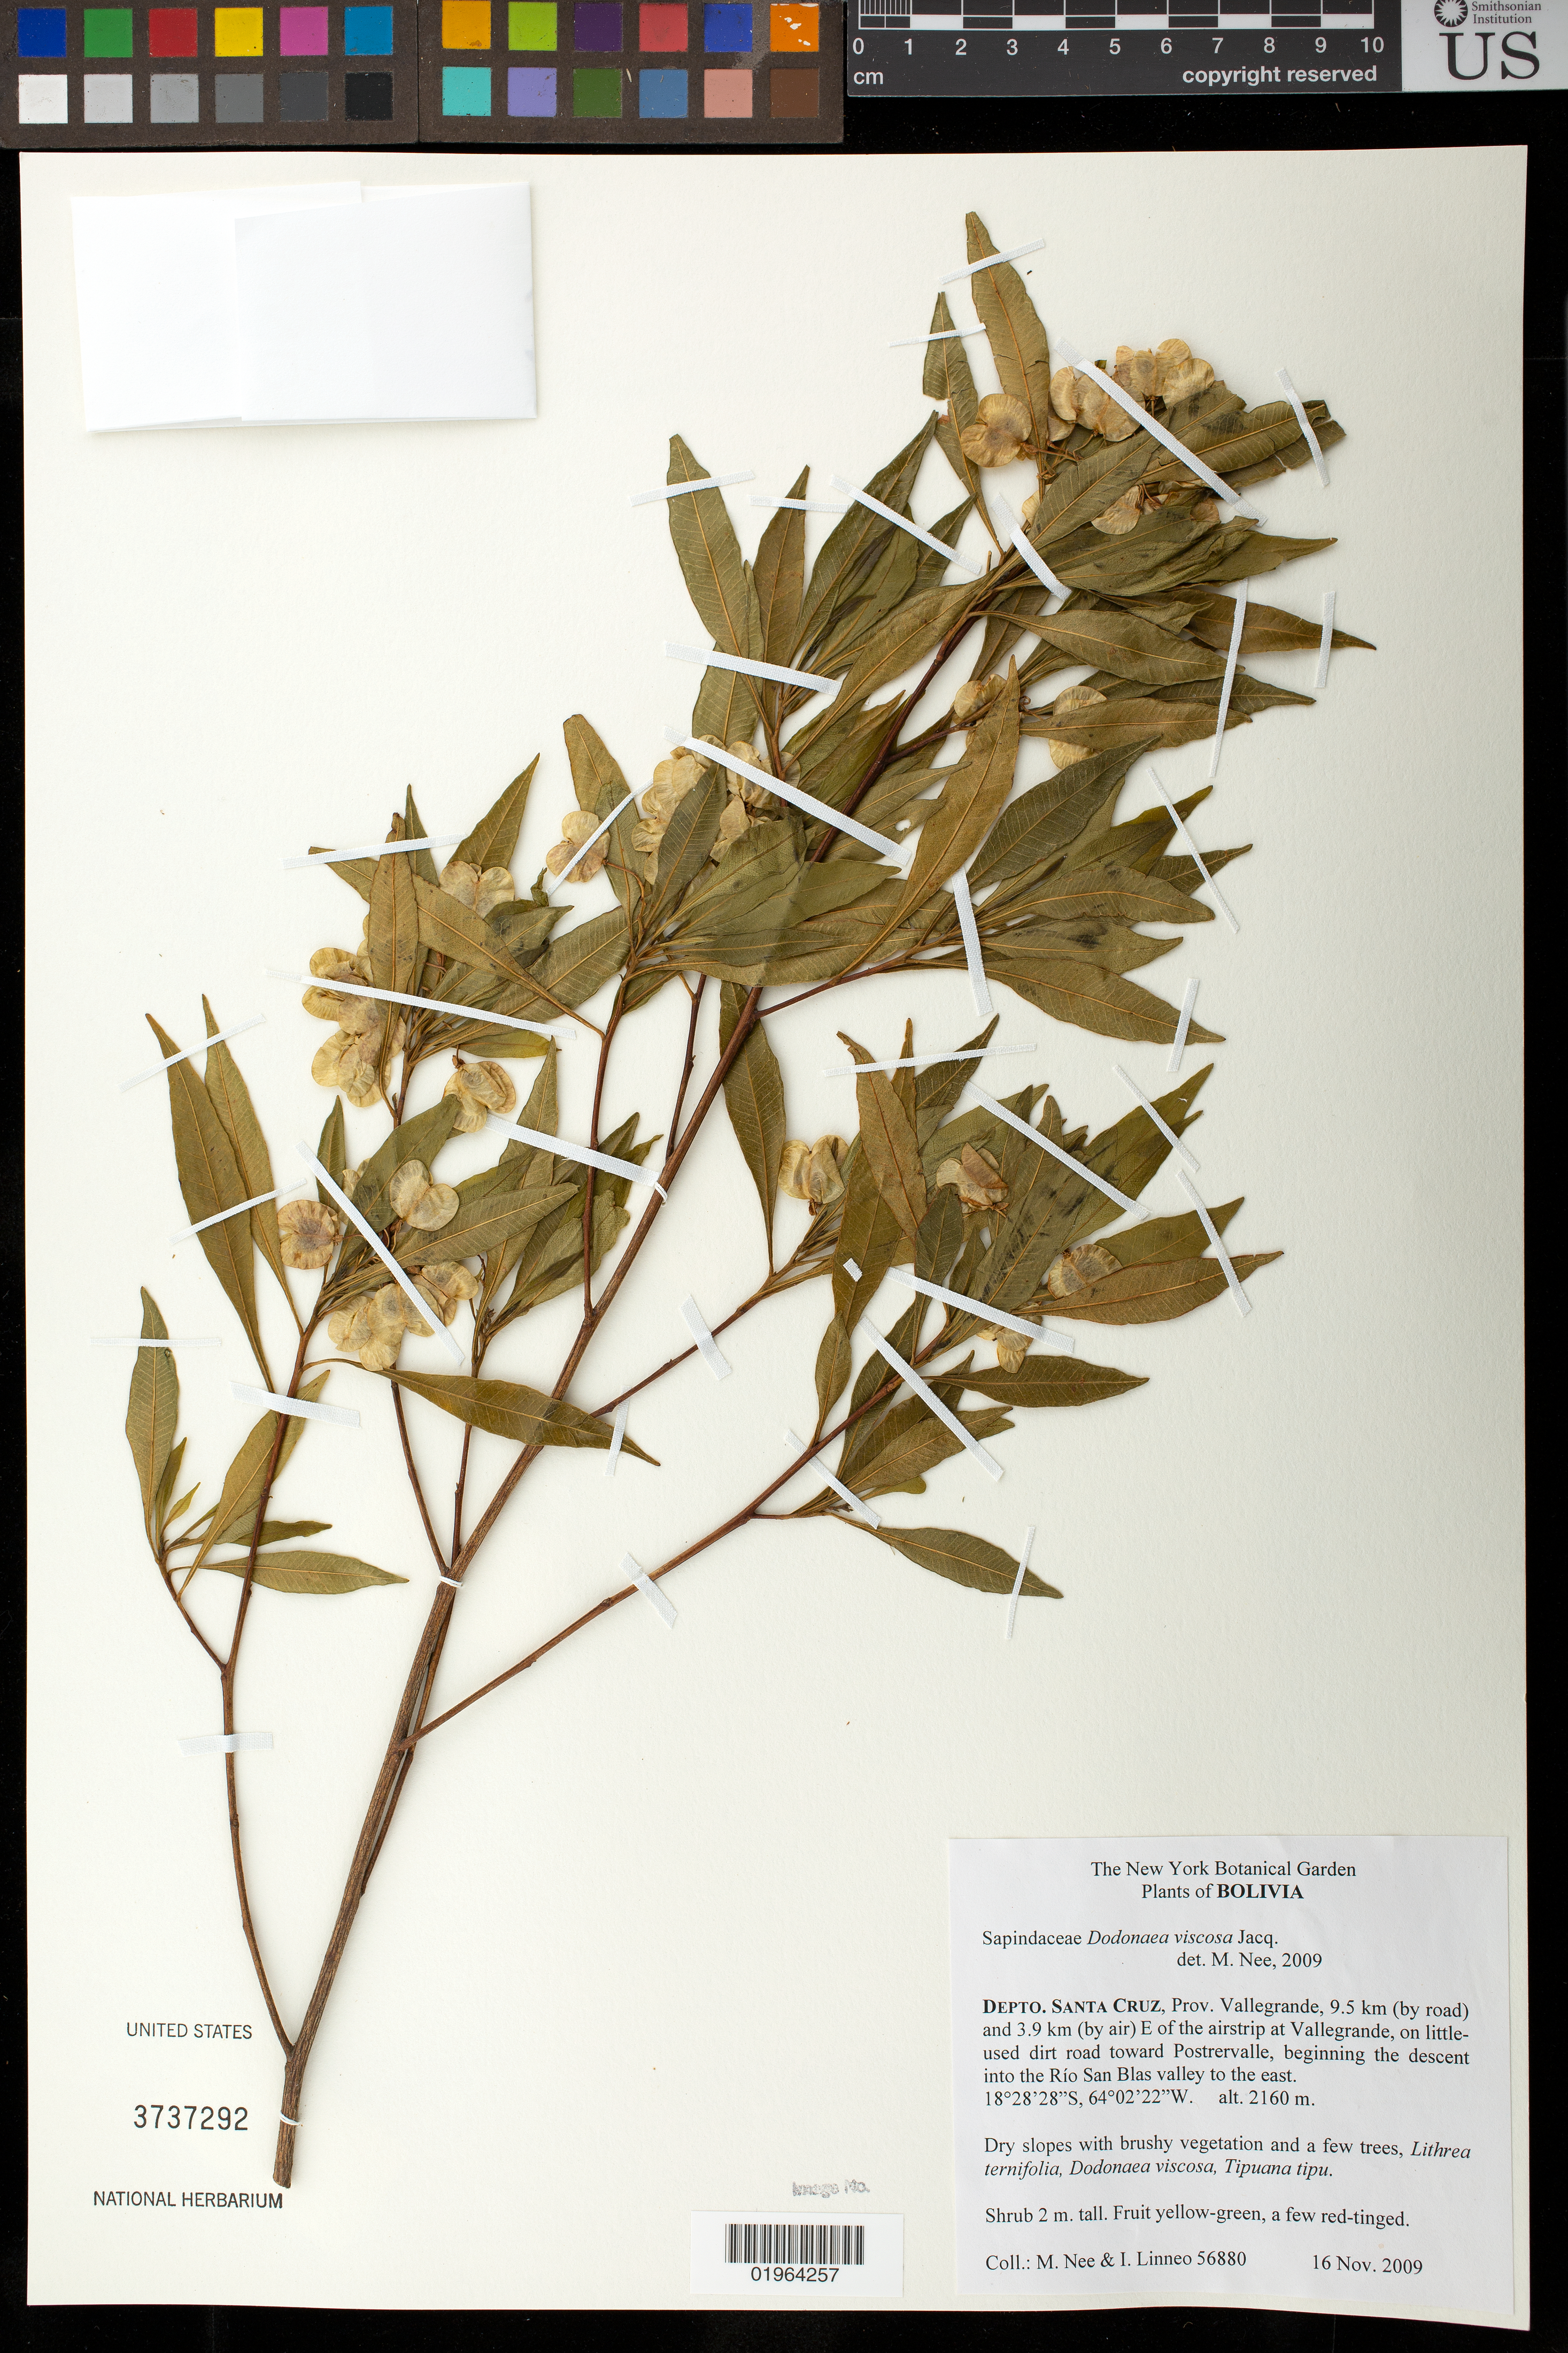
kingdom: Plantae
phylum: Tracheophyta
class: Magnoliopsida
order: Sapindales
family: Sapindaceae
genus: Dodonaea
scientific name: Dodonaea viscosa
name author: Jacq.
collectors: M. Nee & I. Linneo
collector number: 56880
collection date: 2009-11-16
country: Bolivia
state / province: Santa Cruz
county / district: Vallegrande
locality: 9.5 km (by road) and 3.9 km (by air) E of the airstrip at Vallegrande, on little-used dirt road toward Postrervalle, beginning to descent into the Río San Blas valley to the east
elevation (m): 2160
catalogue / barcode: US 3737292